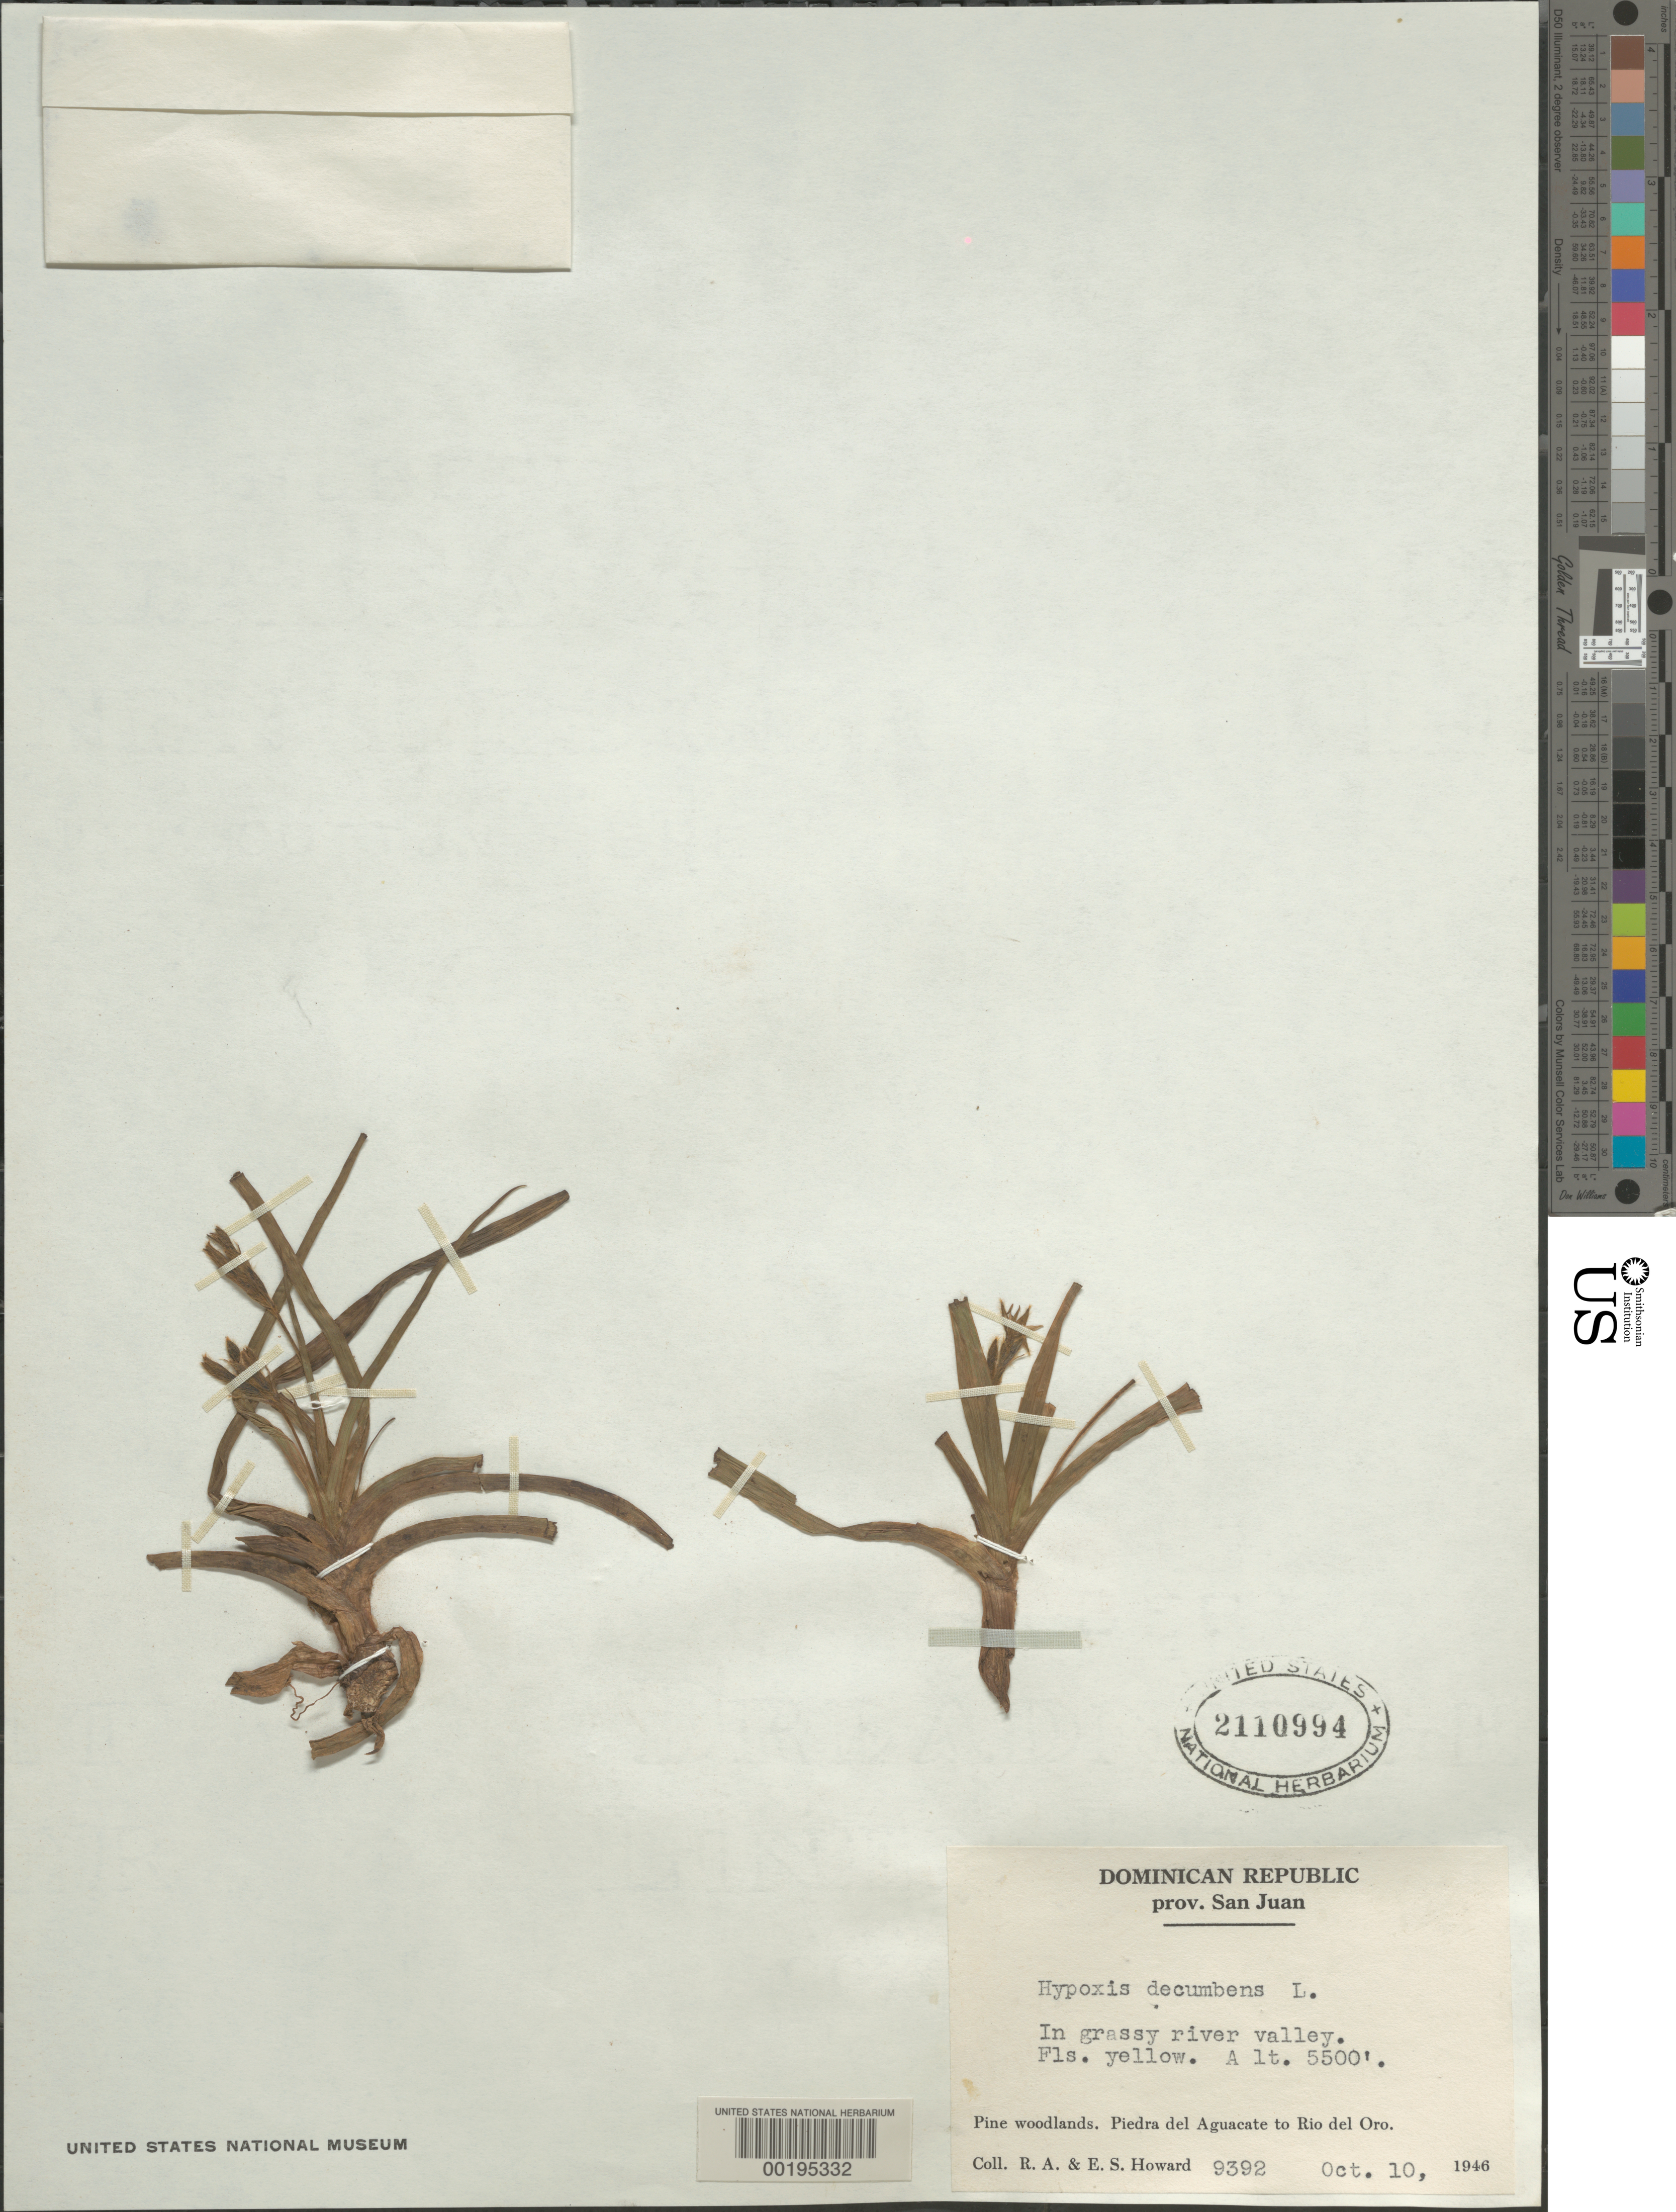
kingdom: Plantae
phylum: Tracheophyta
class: Liliopsida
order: Asparagales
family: Hypoxidaceae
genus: Hypoxis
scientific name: Hypoxis decumbens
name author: L.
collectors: R. A. Howard & E. S. Howard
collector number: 9292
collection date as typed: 10 Oct 1946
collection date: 1946-10-10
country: Dominican Republic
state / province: San Juan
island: Hispaniola Island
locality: Piedra del aguacate to rio del oro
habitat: In grassy river valley, pine woodlands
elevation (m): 1676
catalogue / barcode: US 2110994